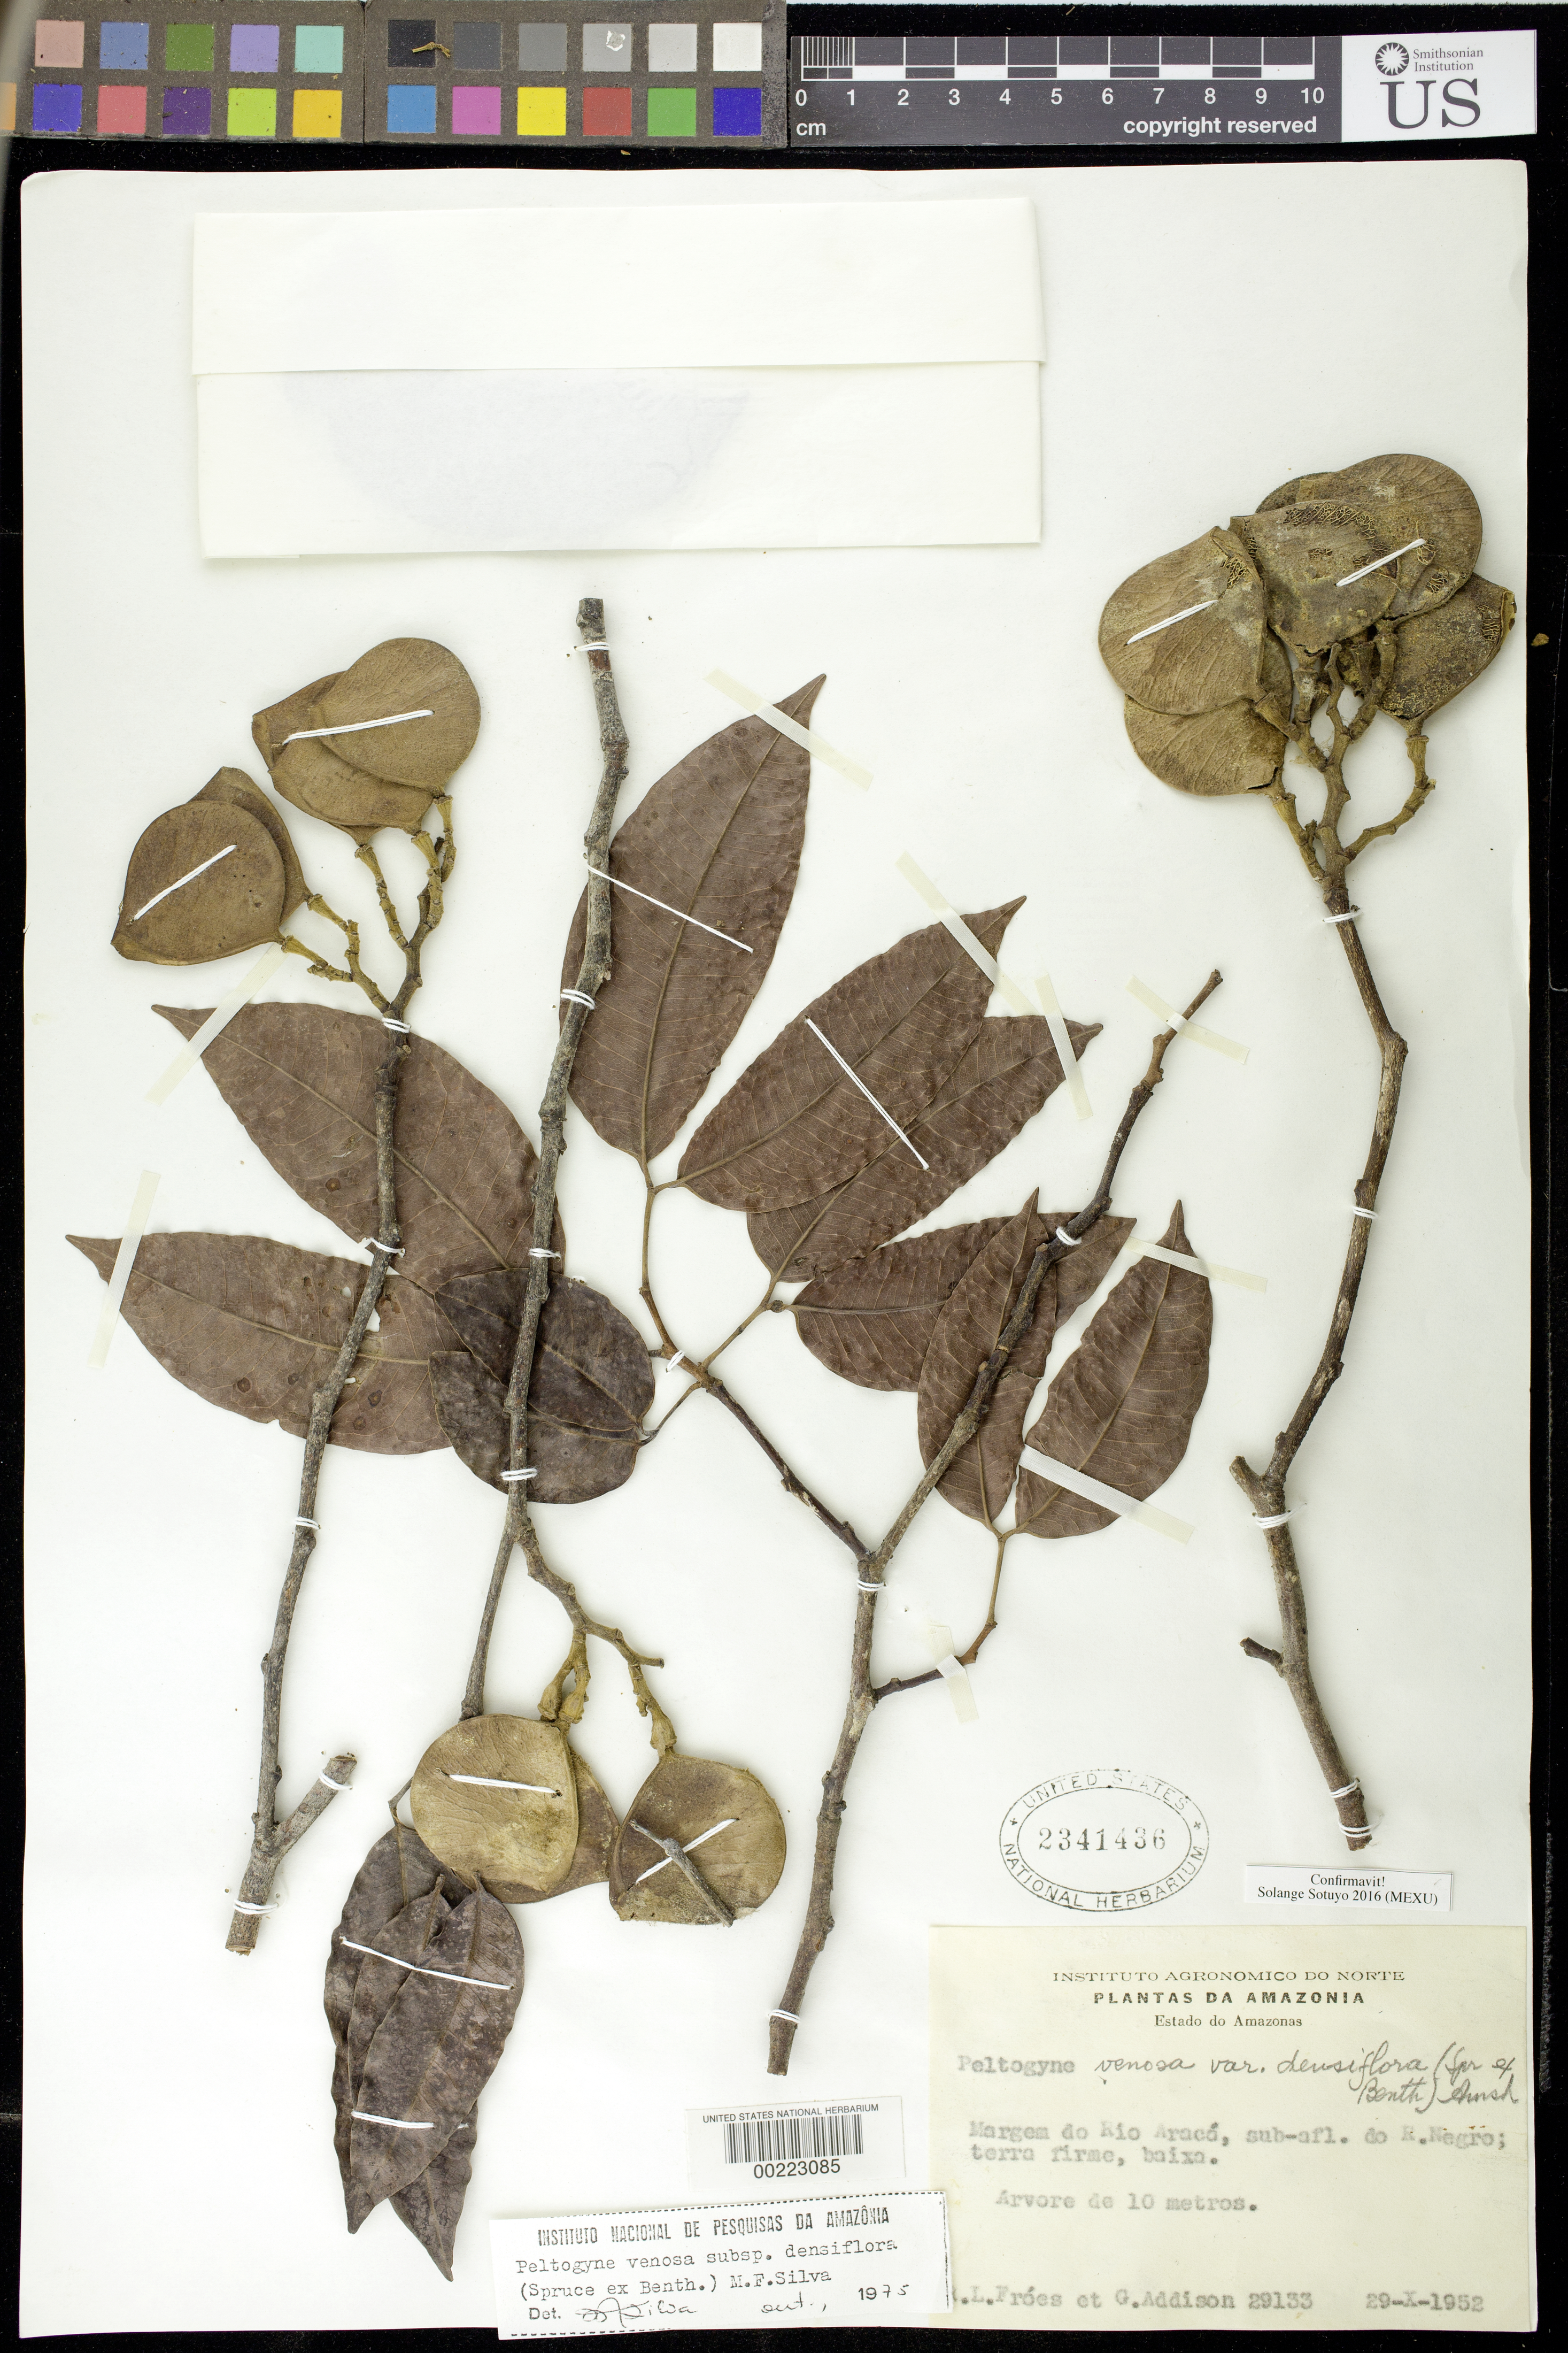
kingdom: Plantae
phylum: Tracheophyta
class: Magnoliopsida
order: Fabales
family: Fabaceae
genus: Peltogyne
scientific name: Peltogyne venosa subsp. densiflora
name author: (Spruce ex Benth.) M.F. Silva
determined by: Sotuyo, Solange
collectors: R. L. Fróes & G. Addison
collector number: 29135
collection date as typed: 29 Oct 1952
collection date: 1952-10-29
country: Brazil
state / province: Amazonas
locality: Edge of rio araco, sub-afl. of rio negro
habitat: Edge of river; terra firme,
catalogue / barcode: US 2341436